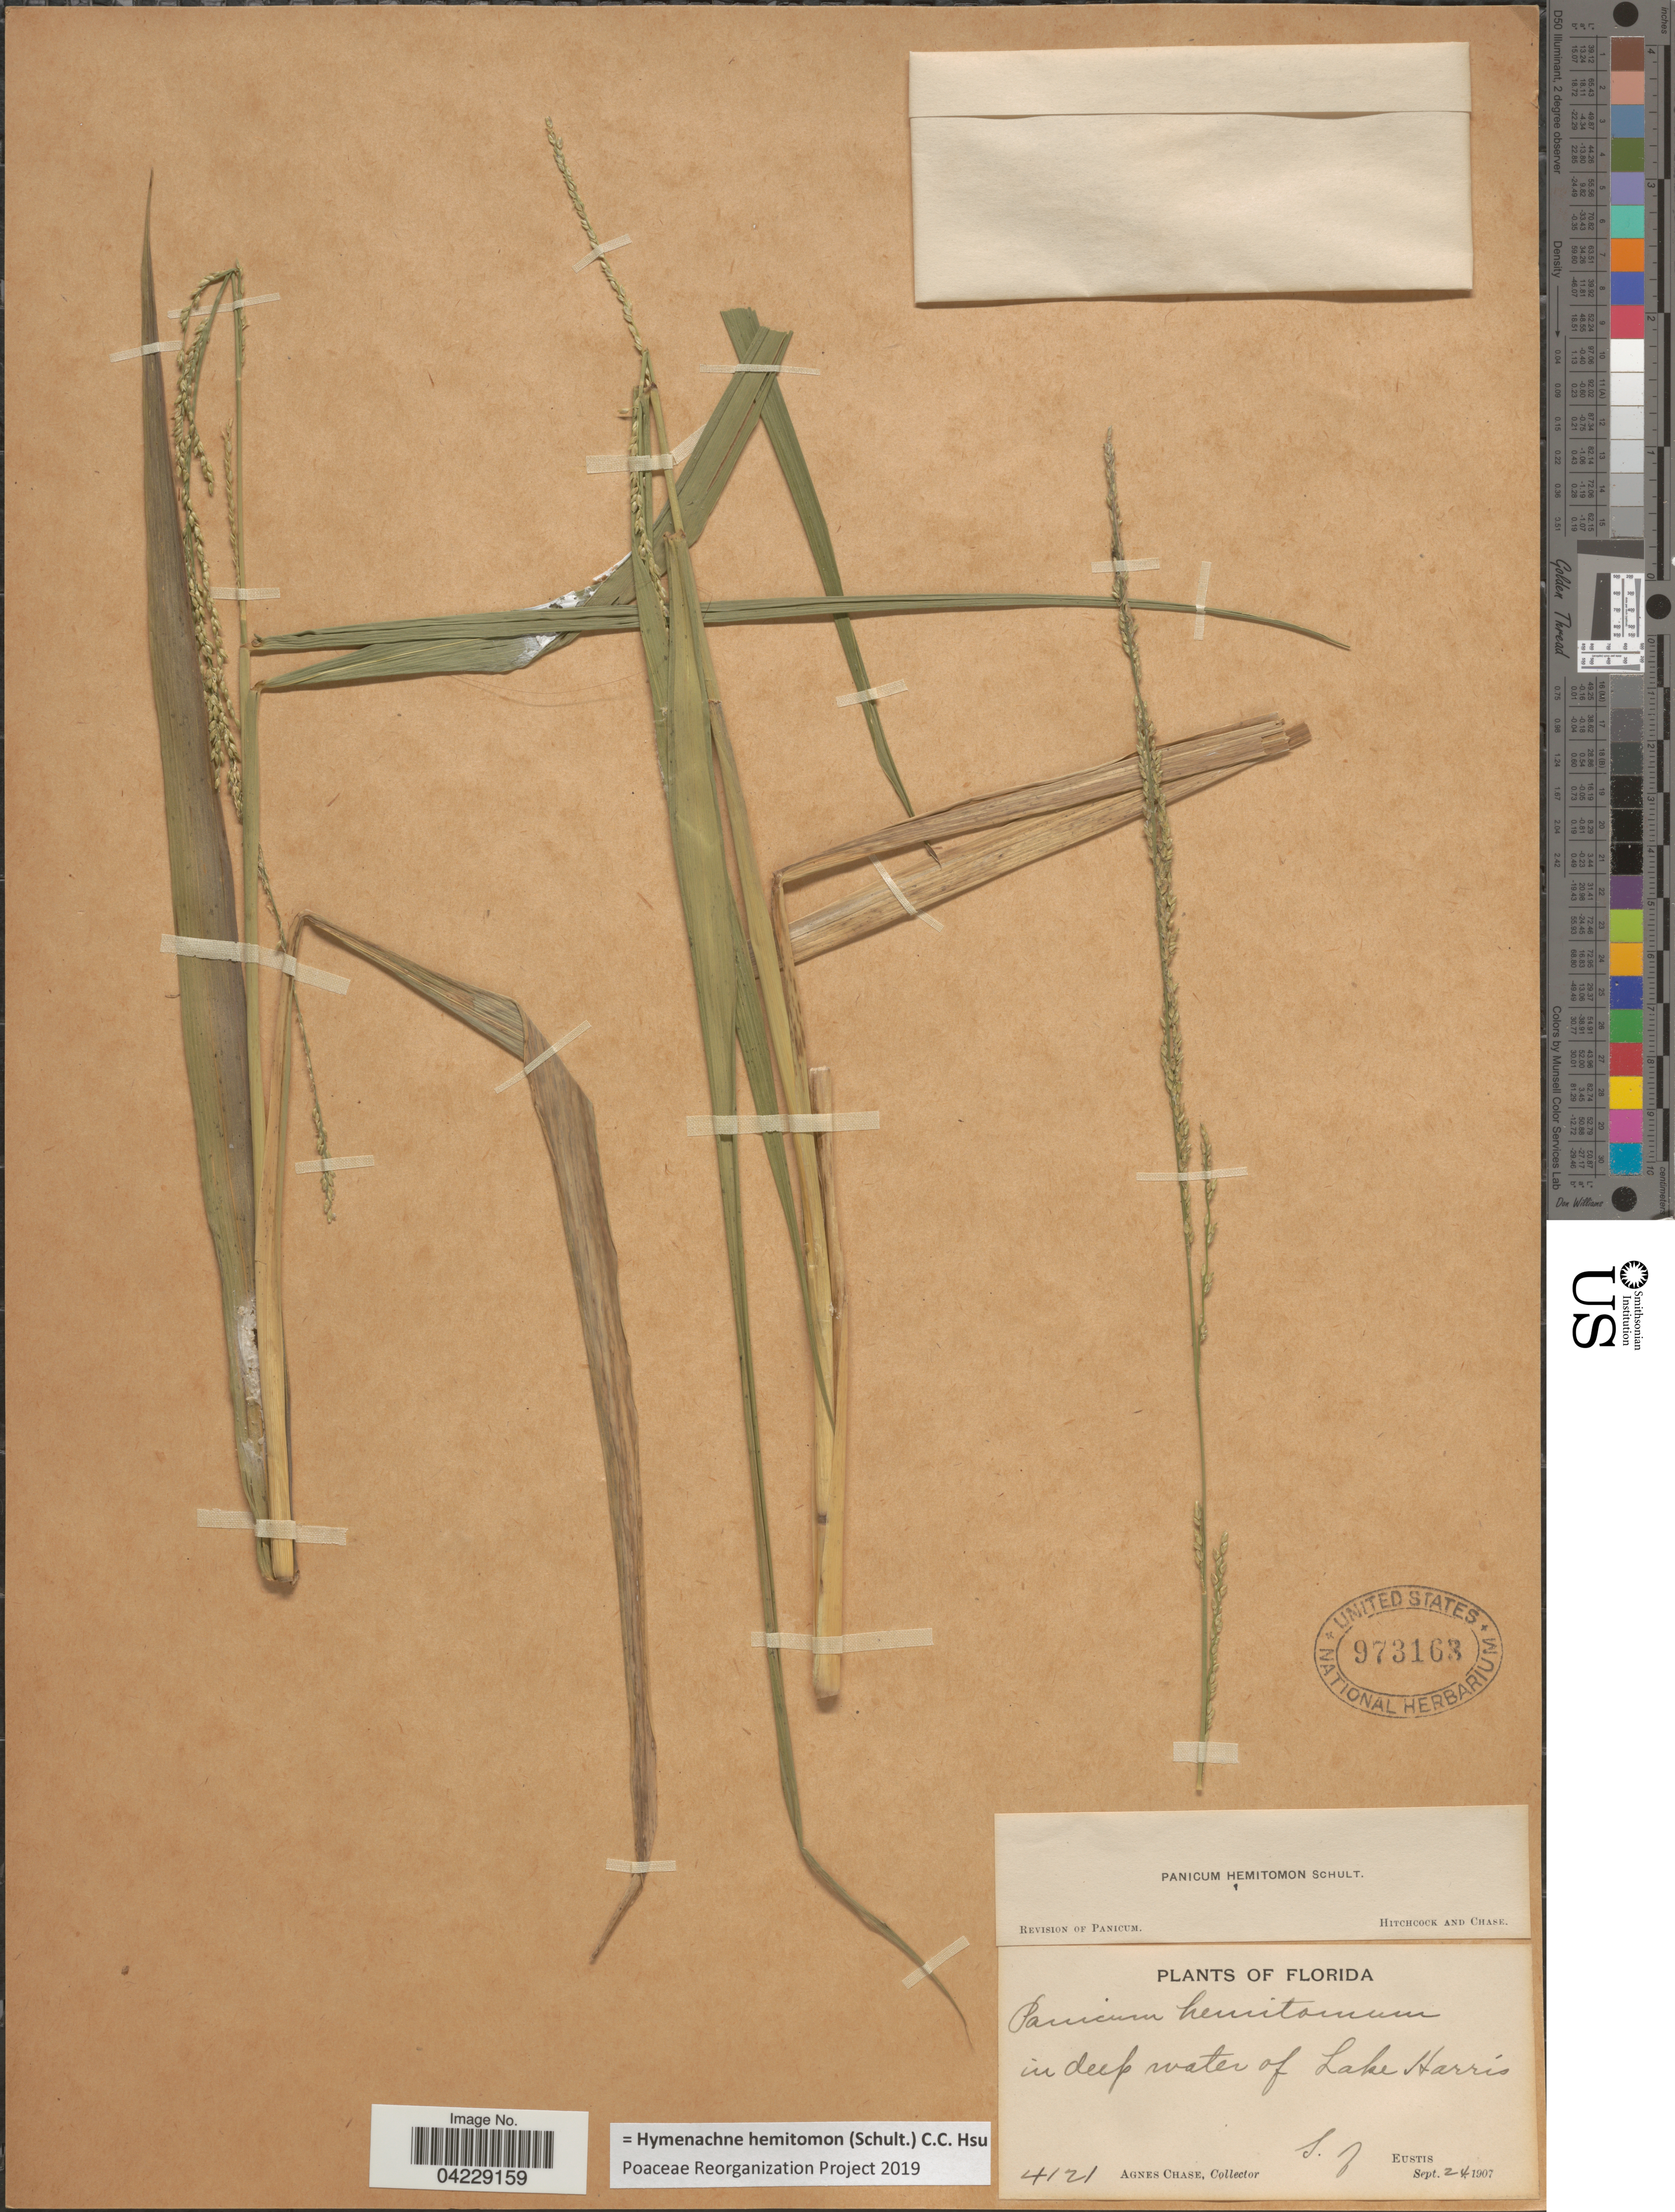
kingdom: Plantae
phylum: Tracheophyta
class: Liliopsida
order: Poales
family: Poaceae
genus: Hymenachne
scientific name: Hymenachne hemitomon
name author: (Schult.) C. C. Hsu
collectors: A. Chase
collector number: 4121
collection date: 1907-09-24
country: United States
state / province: Florida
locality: In deep water of Lake Harris. S. of Eustis.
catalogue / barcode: US 973163